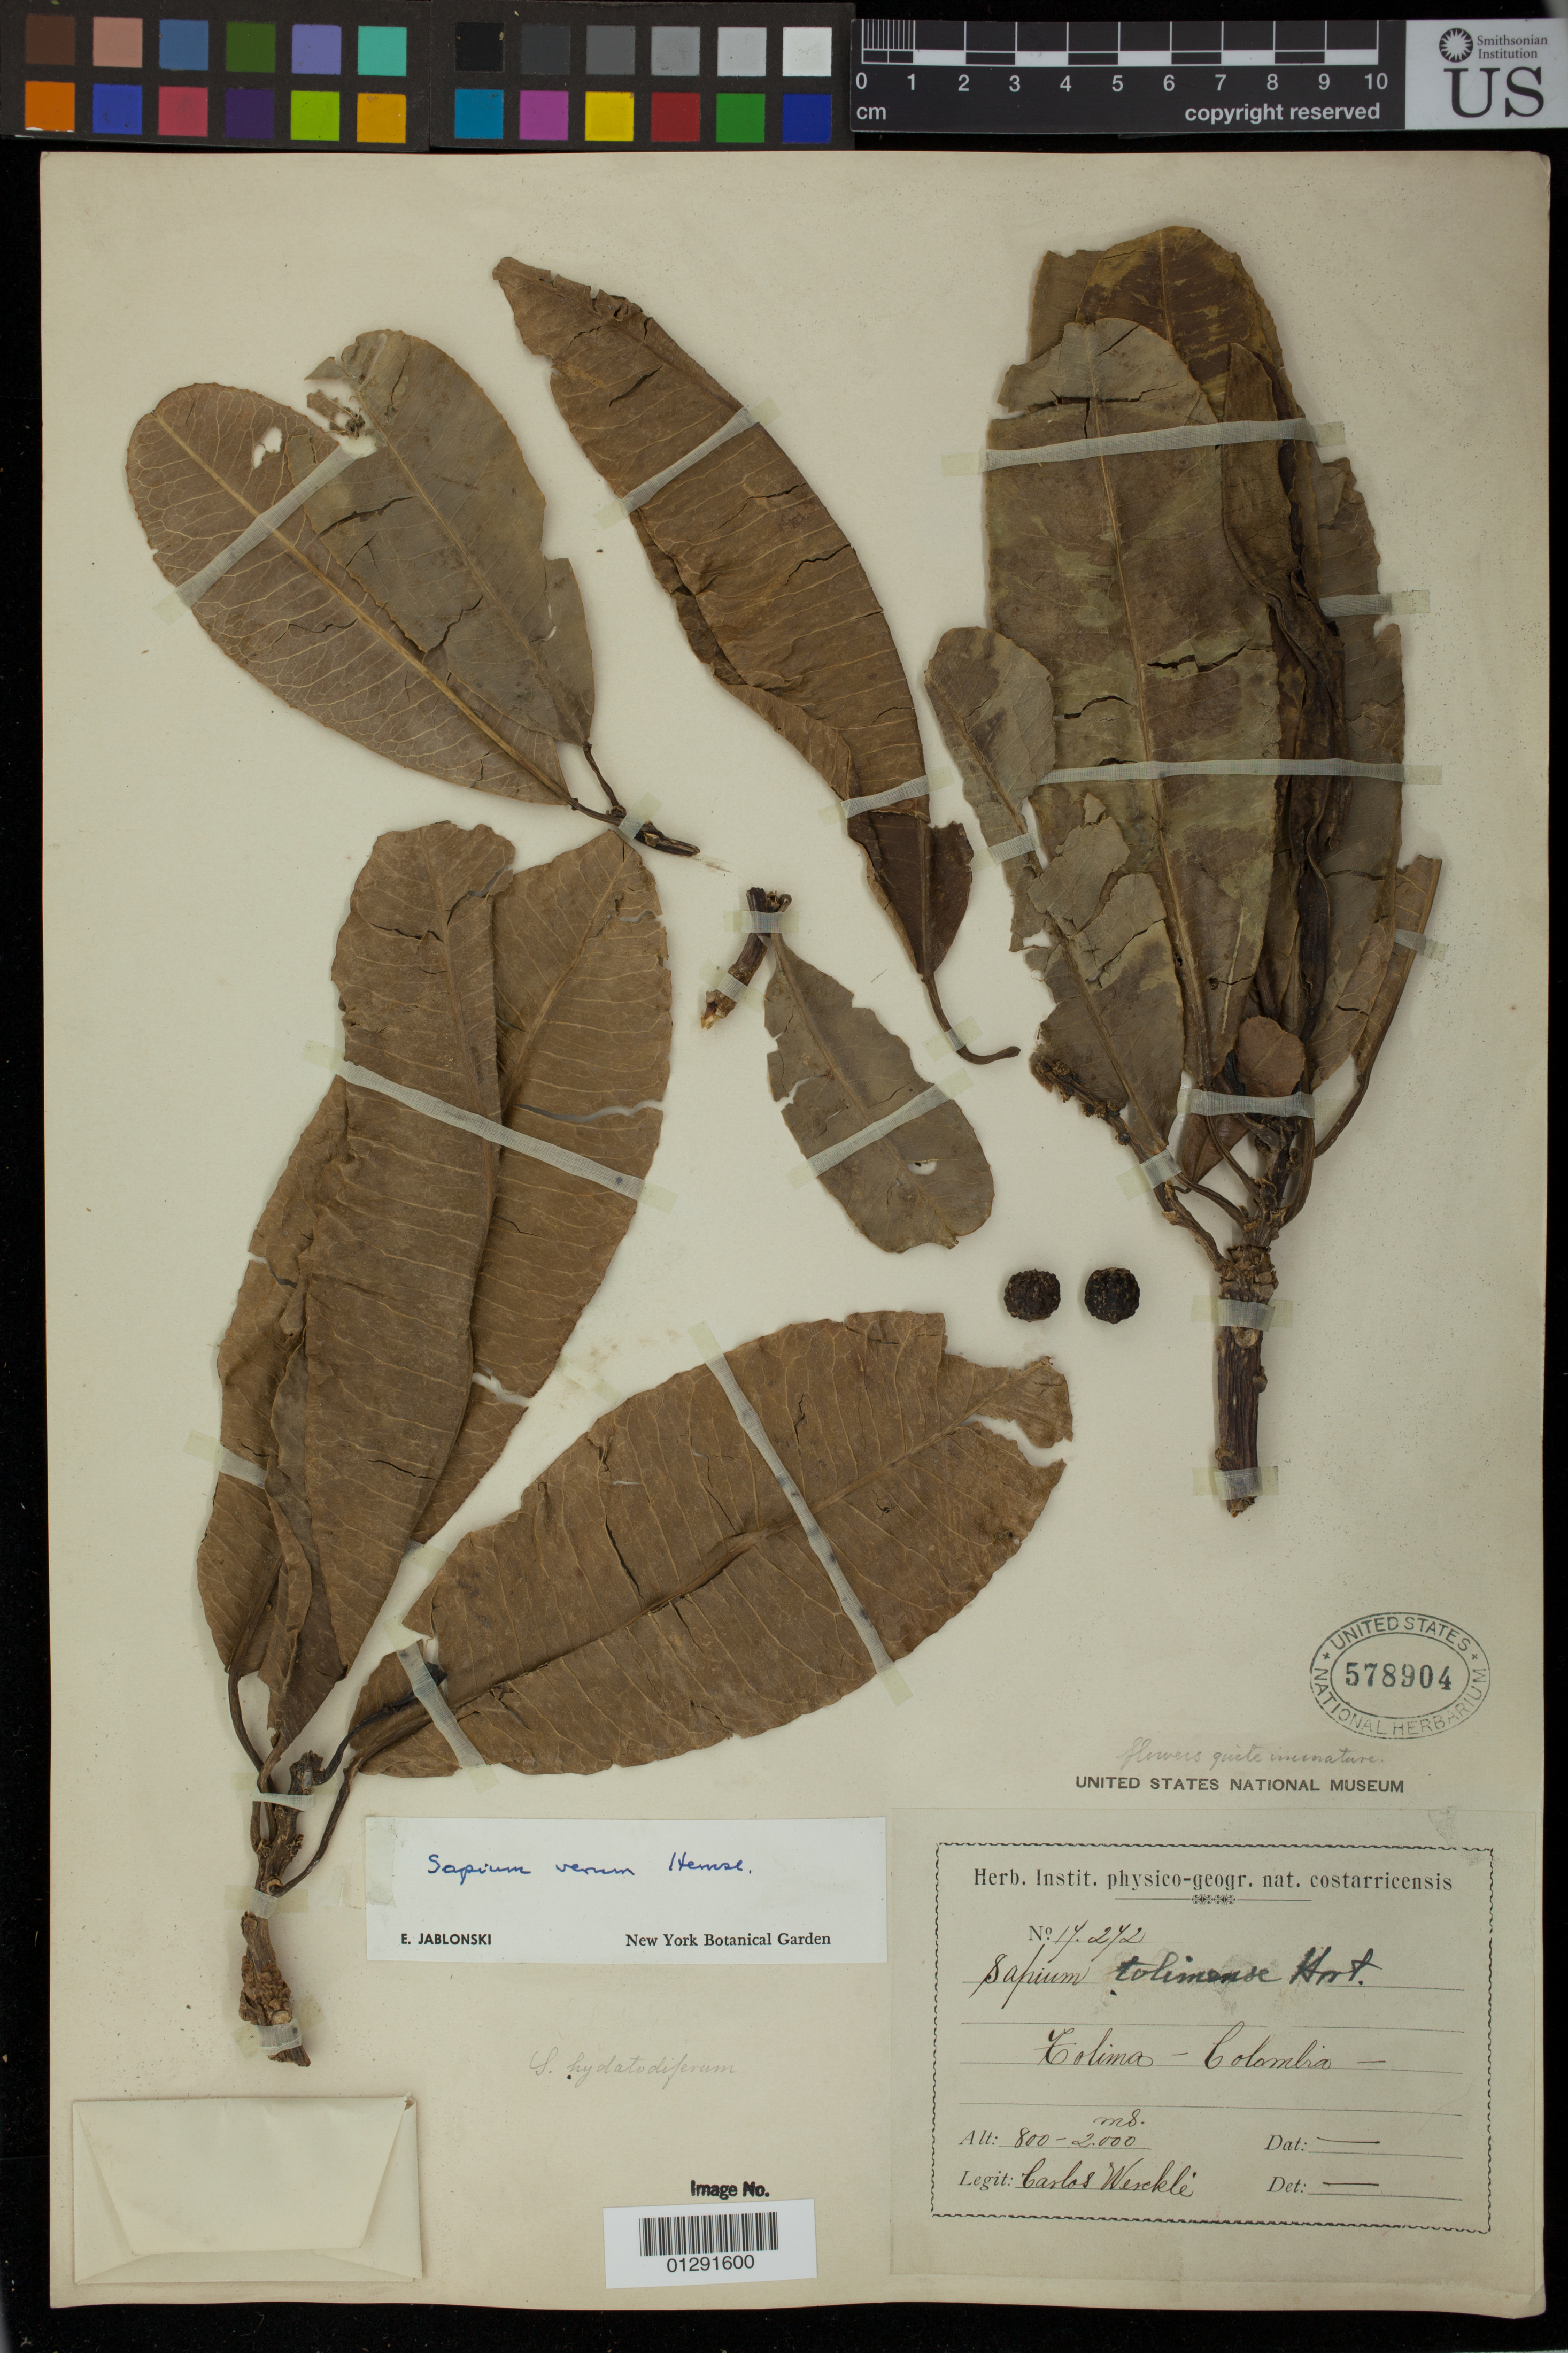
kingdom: Plantae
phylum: Tracheophyta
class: Magnoliopsida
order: Malpighiales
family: Euphorbiaceae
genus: Sapium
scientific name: Sapium stylare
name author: Müll. Arg.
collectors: C. C Wercklé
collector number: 14272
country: Colombia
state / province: Tolima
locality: Tolima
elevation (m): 800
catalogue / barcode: US 578904